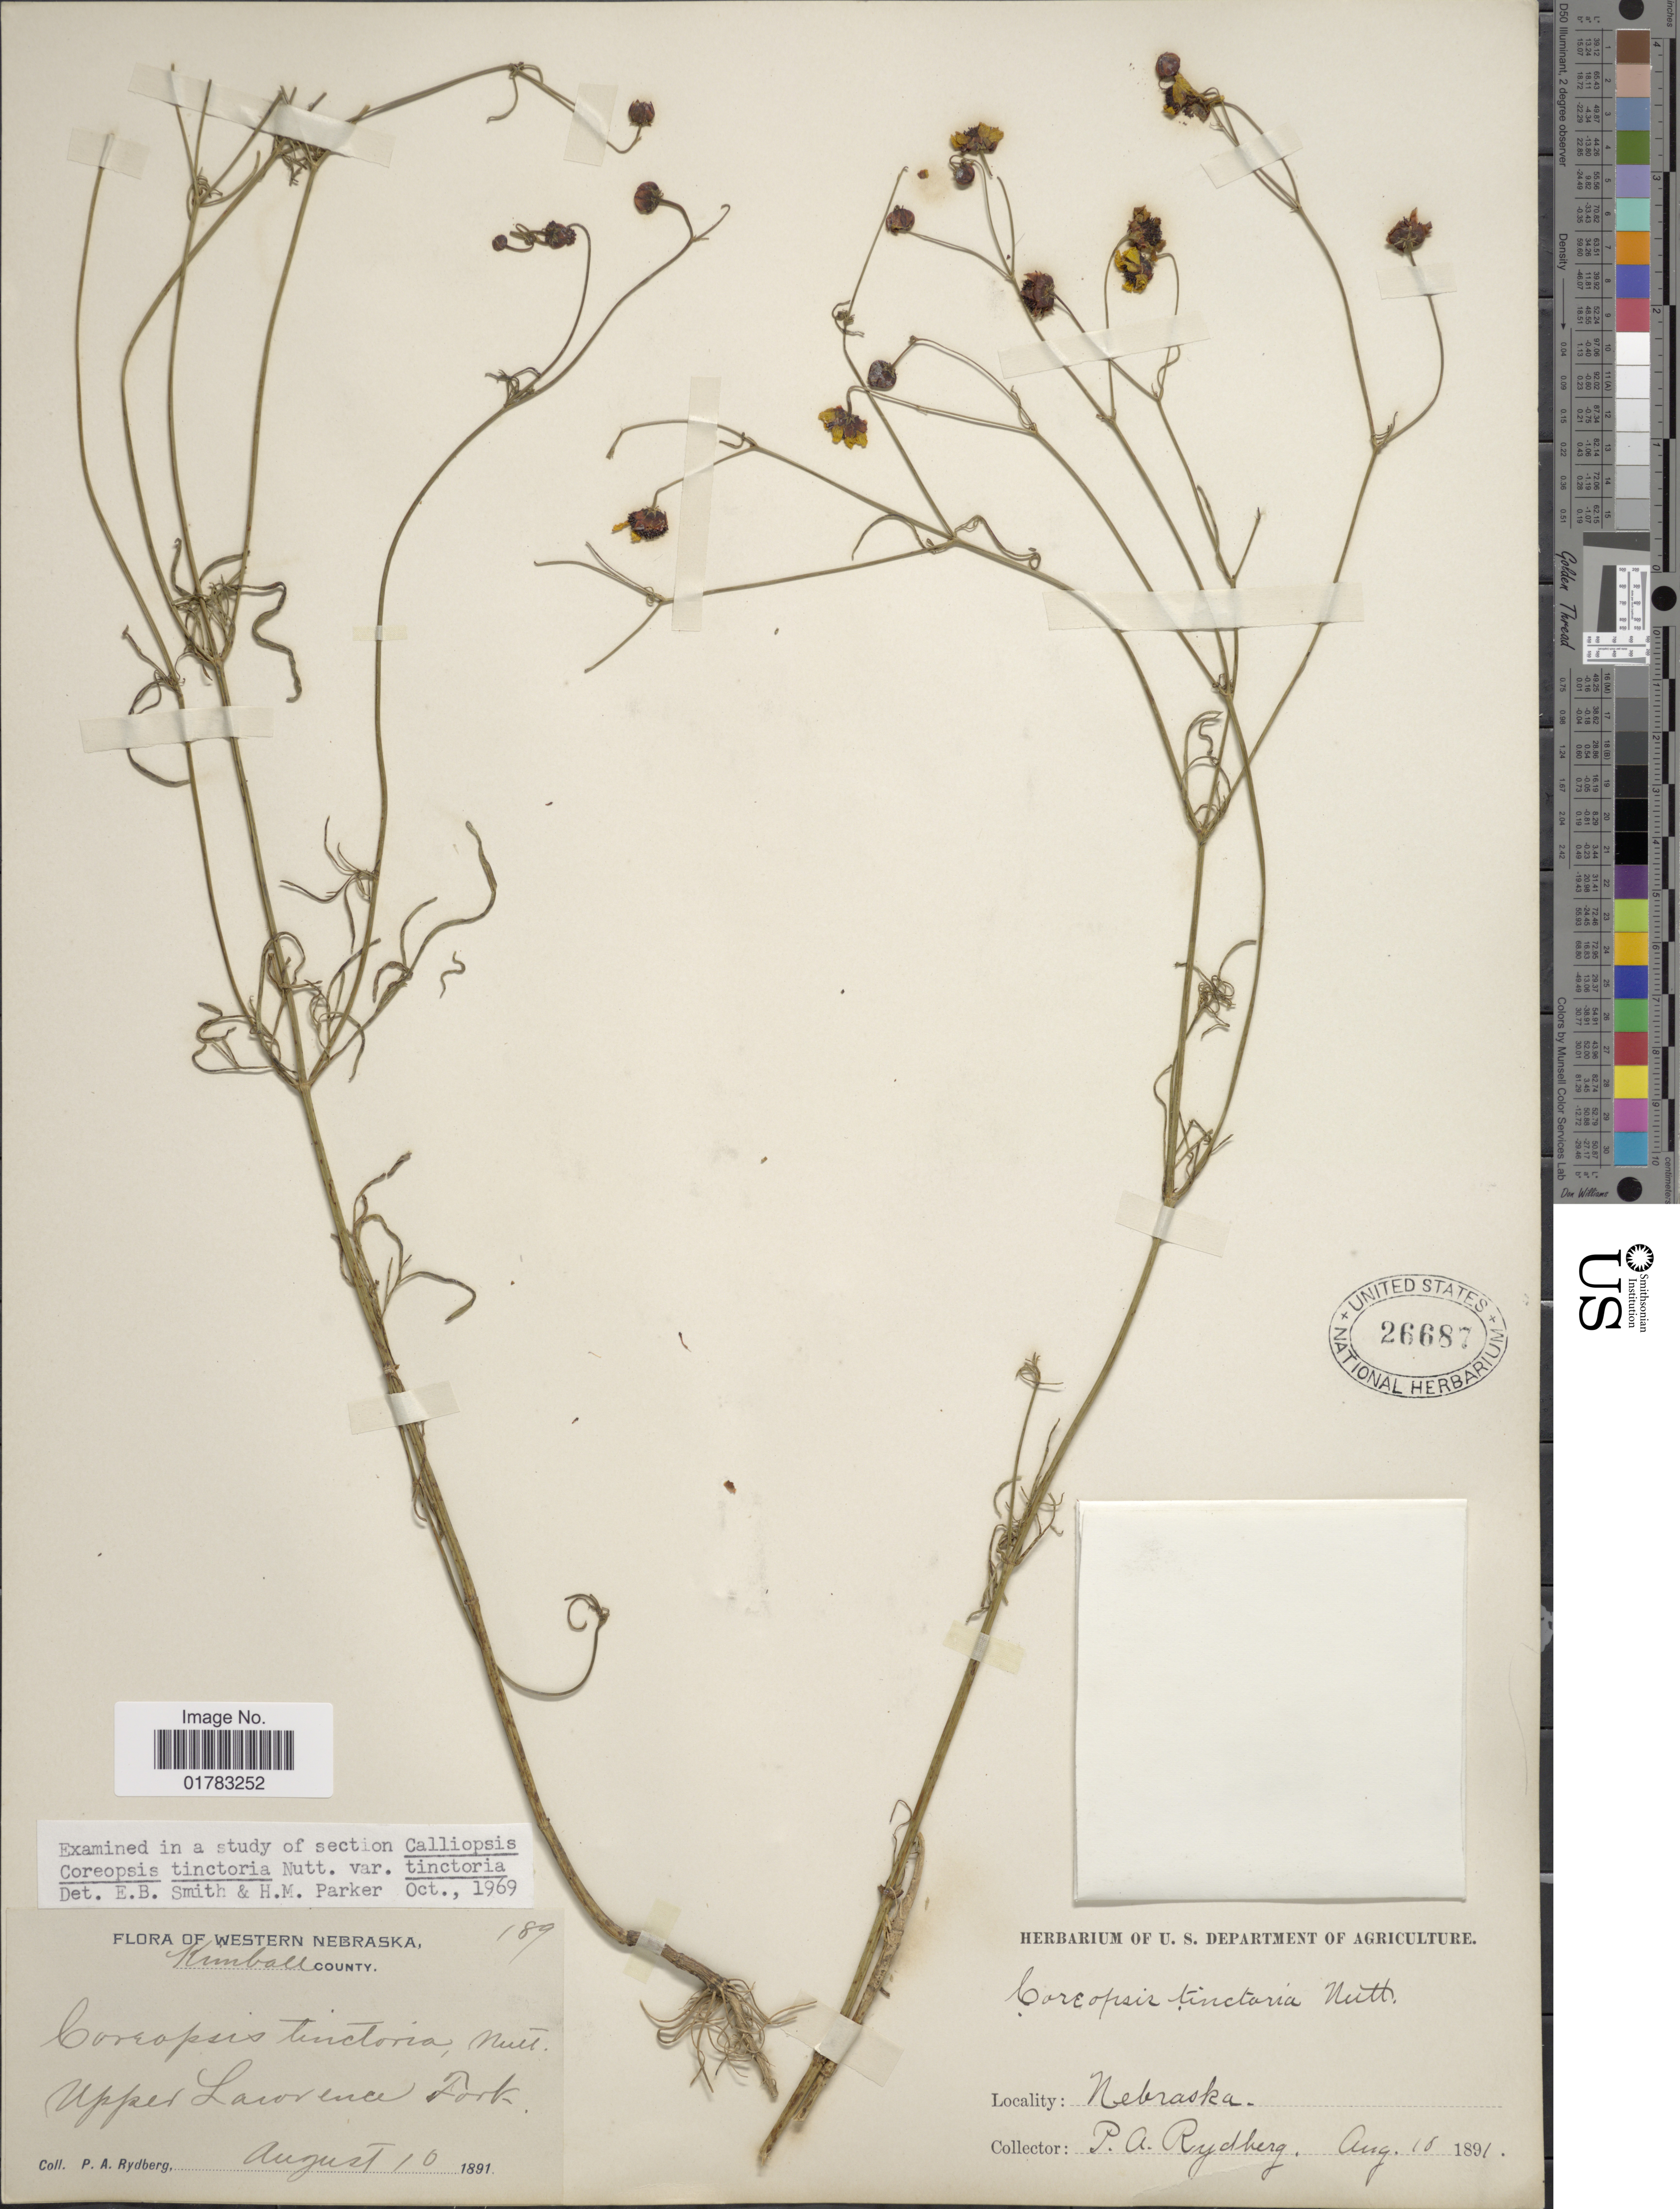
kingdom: Plantae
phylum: Tracheophyta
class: Magnoliopsida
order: Asterales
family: Asteraceae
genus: Coreopsis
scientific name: Coreopsis tinctoria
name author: Nutt.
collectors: P. A. Rydberg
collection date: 1891-08-10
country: United States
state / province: Nebraska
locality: Western Nebraska, Kimball County, upper Lawrence Fork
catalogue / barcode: US 26687